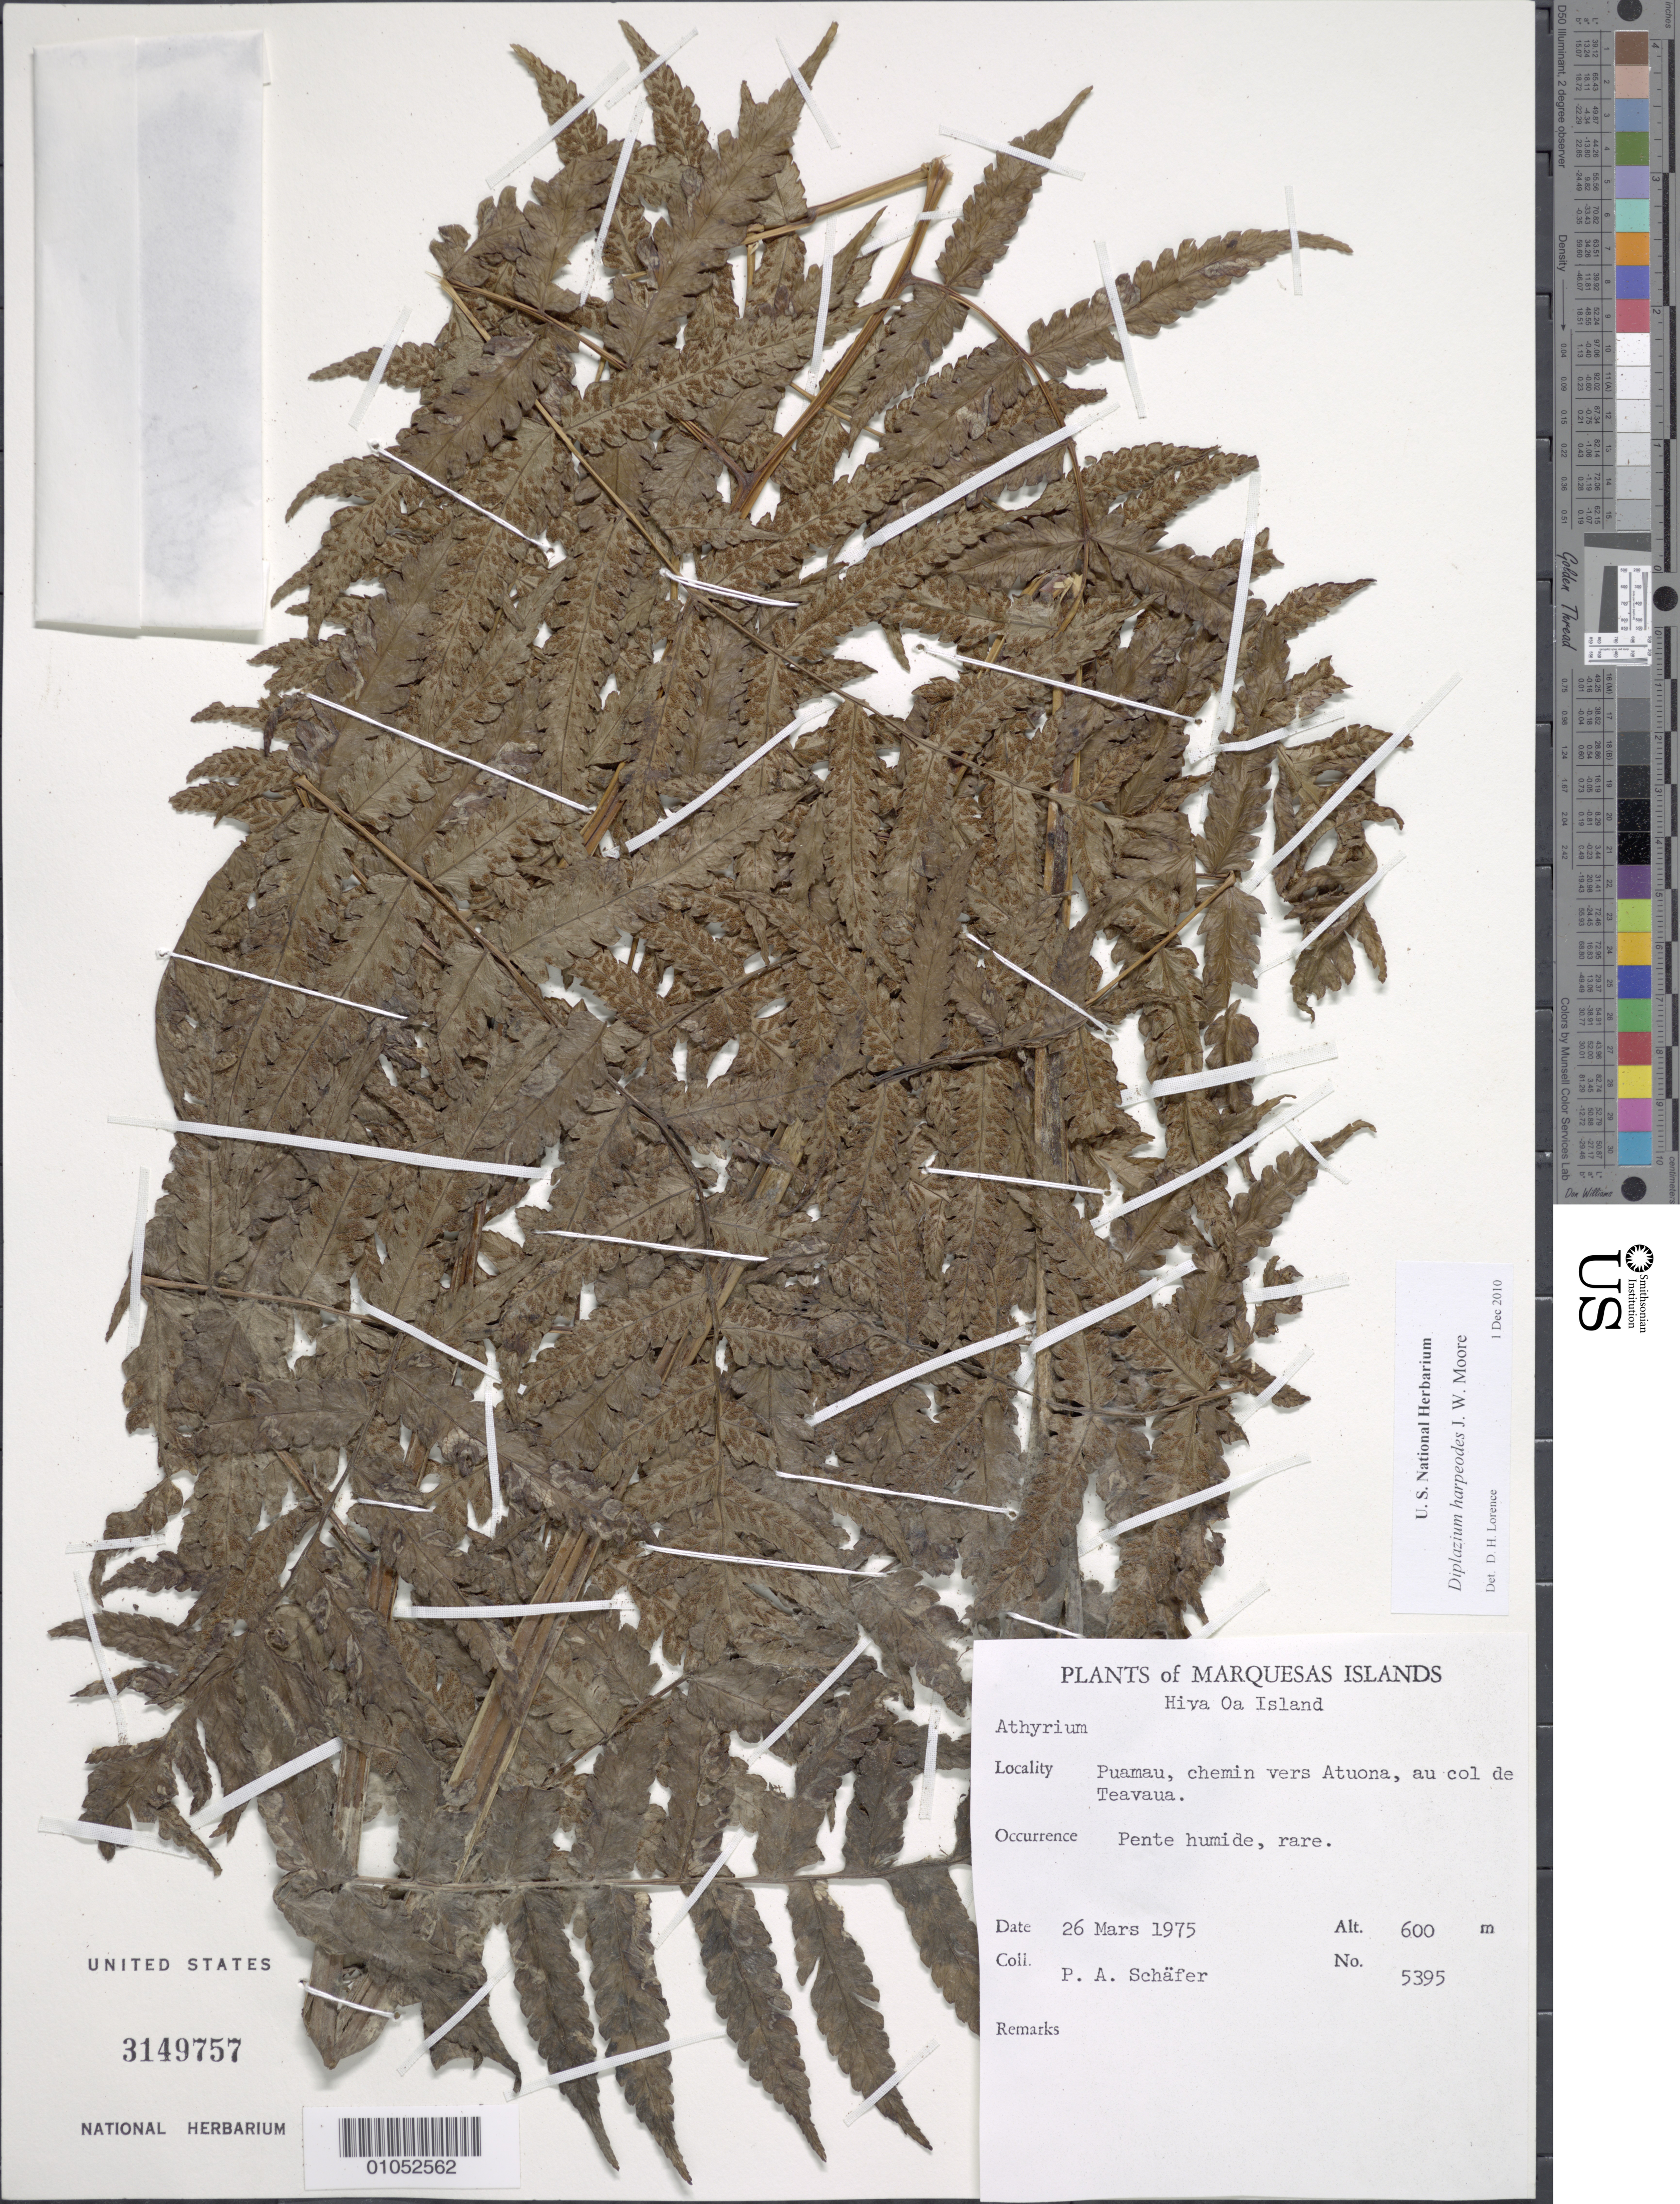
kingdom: Plantae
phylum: Tracheophyta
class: Polypodiopsida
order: Polypodiales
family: Athyriaceae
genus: Diplazium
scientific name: Diplazium harpeodes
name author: T. Moore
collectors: P. A. Schäfer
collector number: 5395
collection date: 1975-03-26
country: French Polynesia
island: Hiva Oa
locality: Puamau, chemin vers Atuona, au col de Teavaua.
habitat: Pente humide, rare.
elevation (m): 600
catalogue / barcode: US 3149757